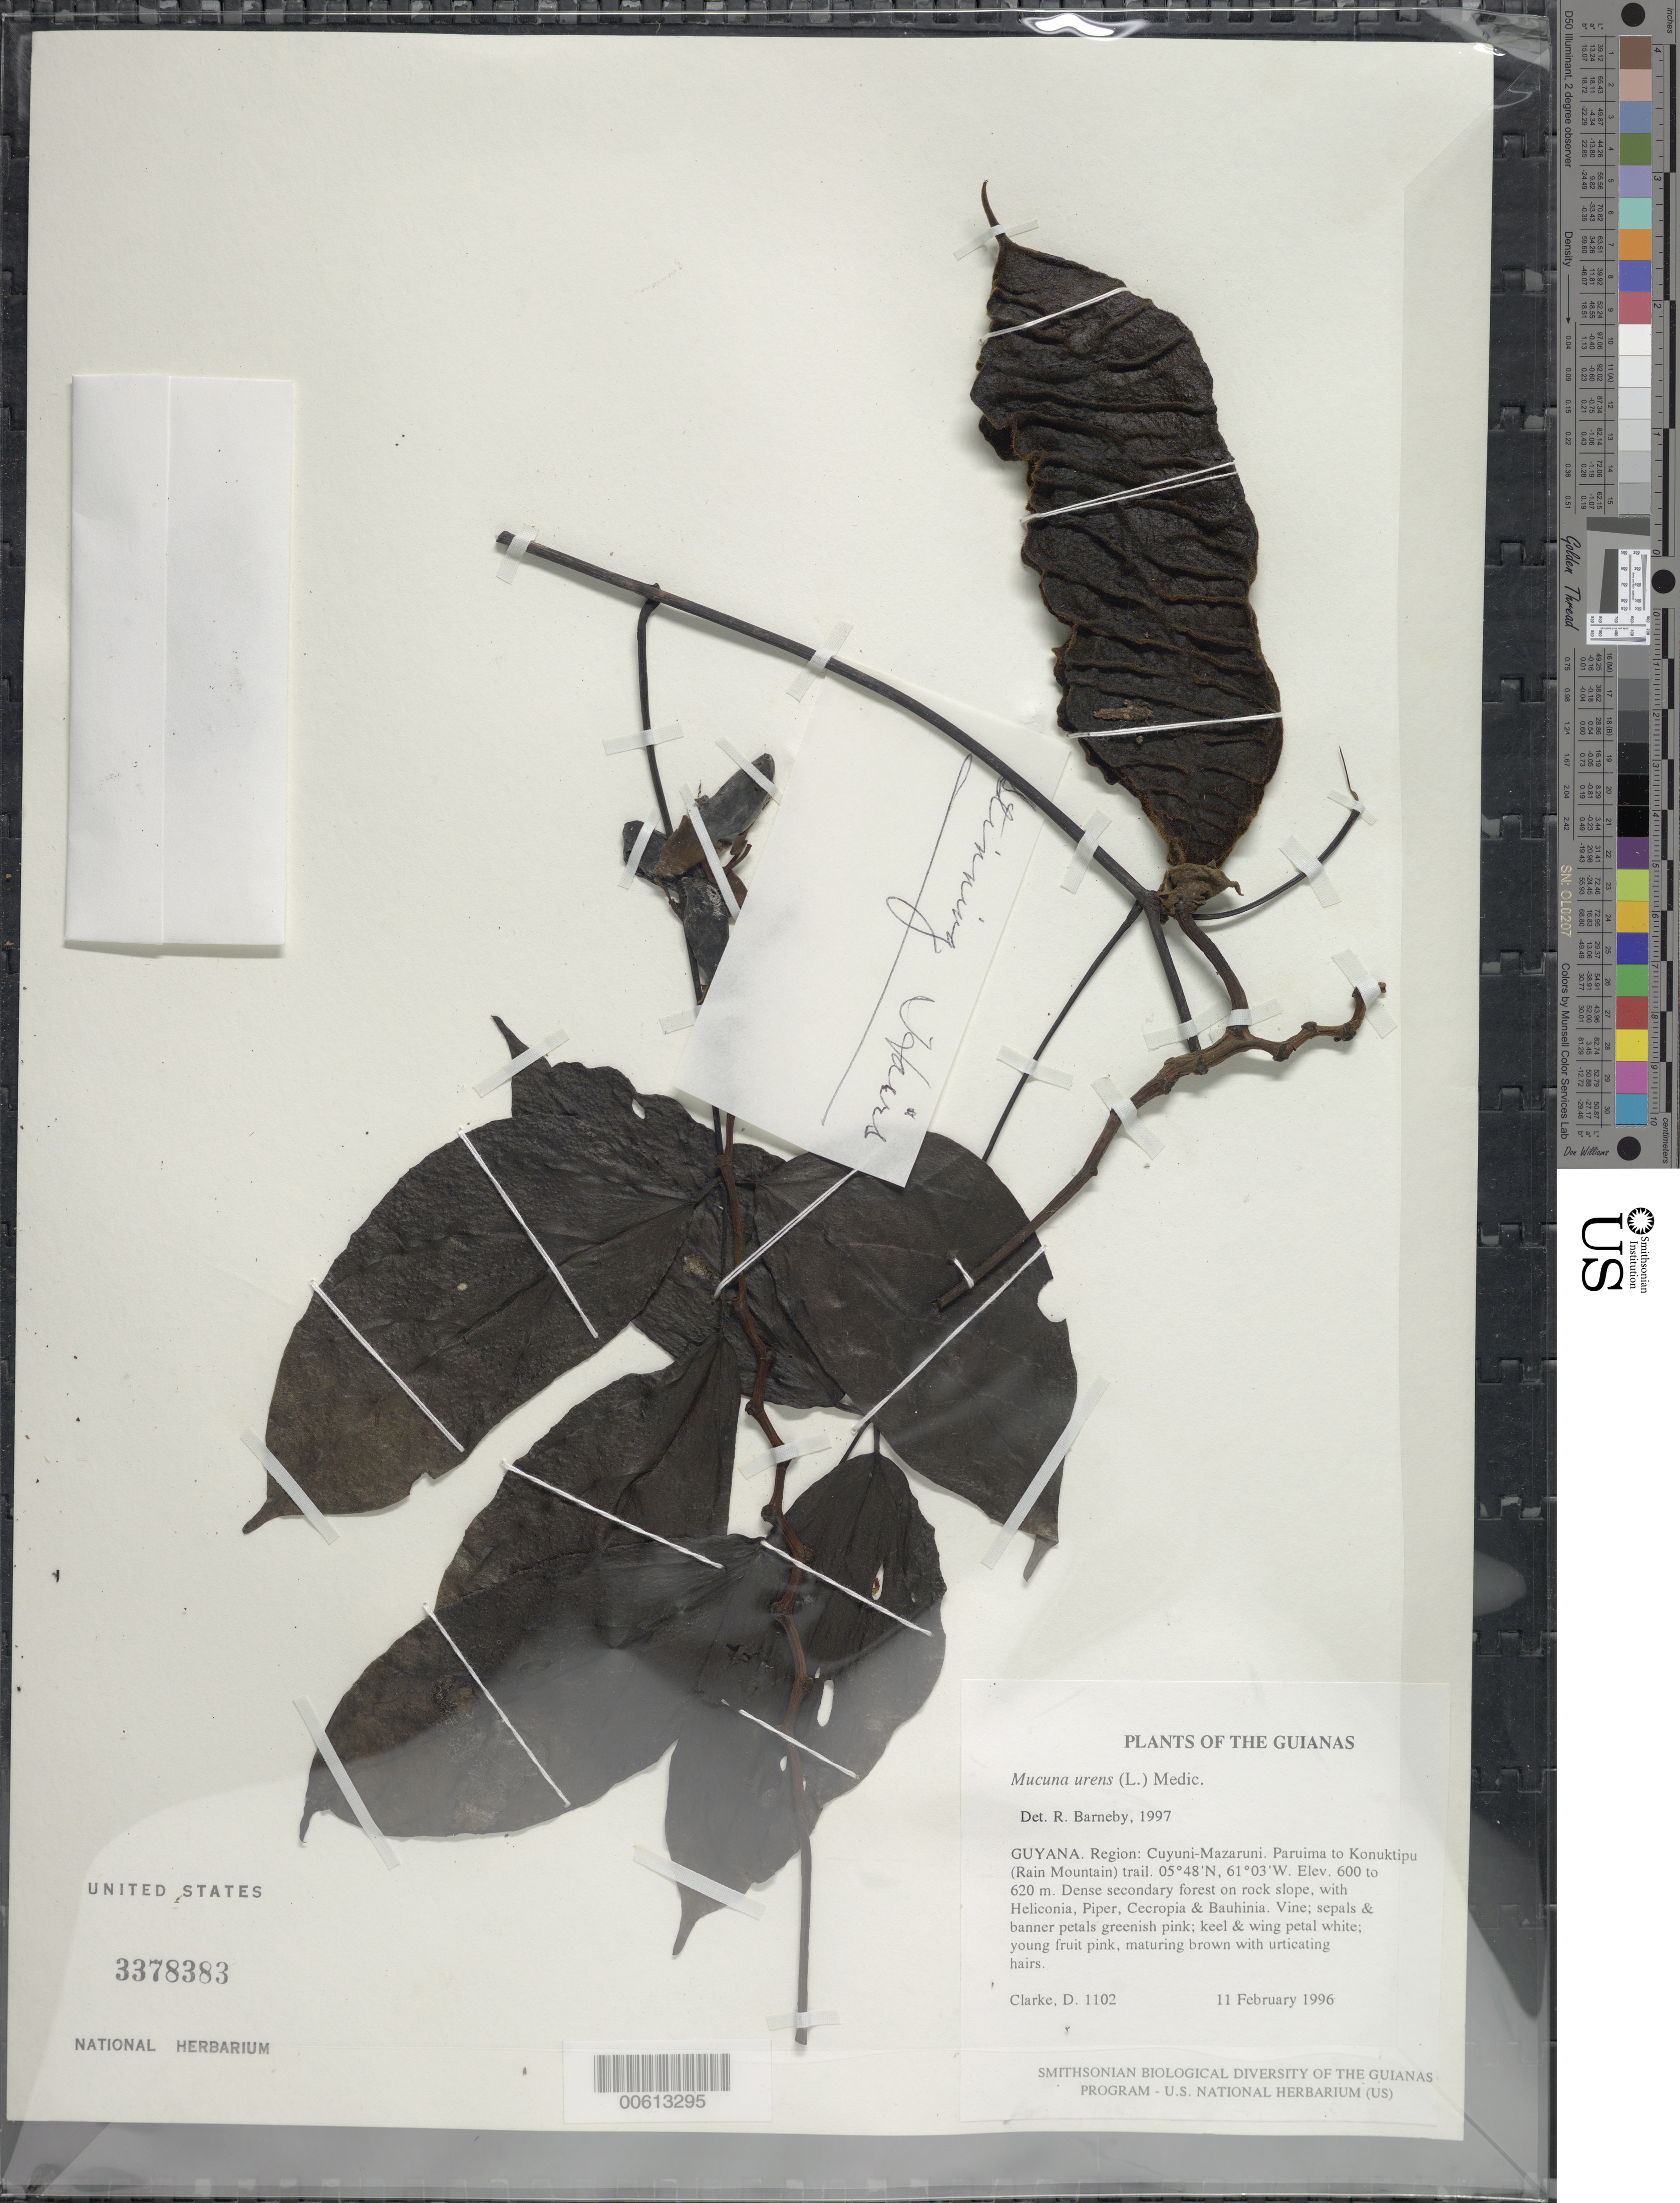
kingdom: Plantae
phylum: Tracheophyta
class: Magnoliopsida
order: Fabales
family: Fabaceae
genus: Mucuna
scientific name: Mucuna urens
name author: (L.) Medik.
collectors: H. D. Clarke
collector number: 1102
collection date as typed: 11 February 1996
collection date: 1996-02-11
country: Guyana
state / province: Cuyuni-Mazaruni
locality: Paruima to Konuktipu (Rain Mountain) trail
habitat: Dense secondary forest on rock slope, with Heliconia, Piper, Cecropia & Bauhinia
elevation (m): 600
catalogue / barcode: US 3378383